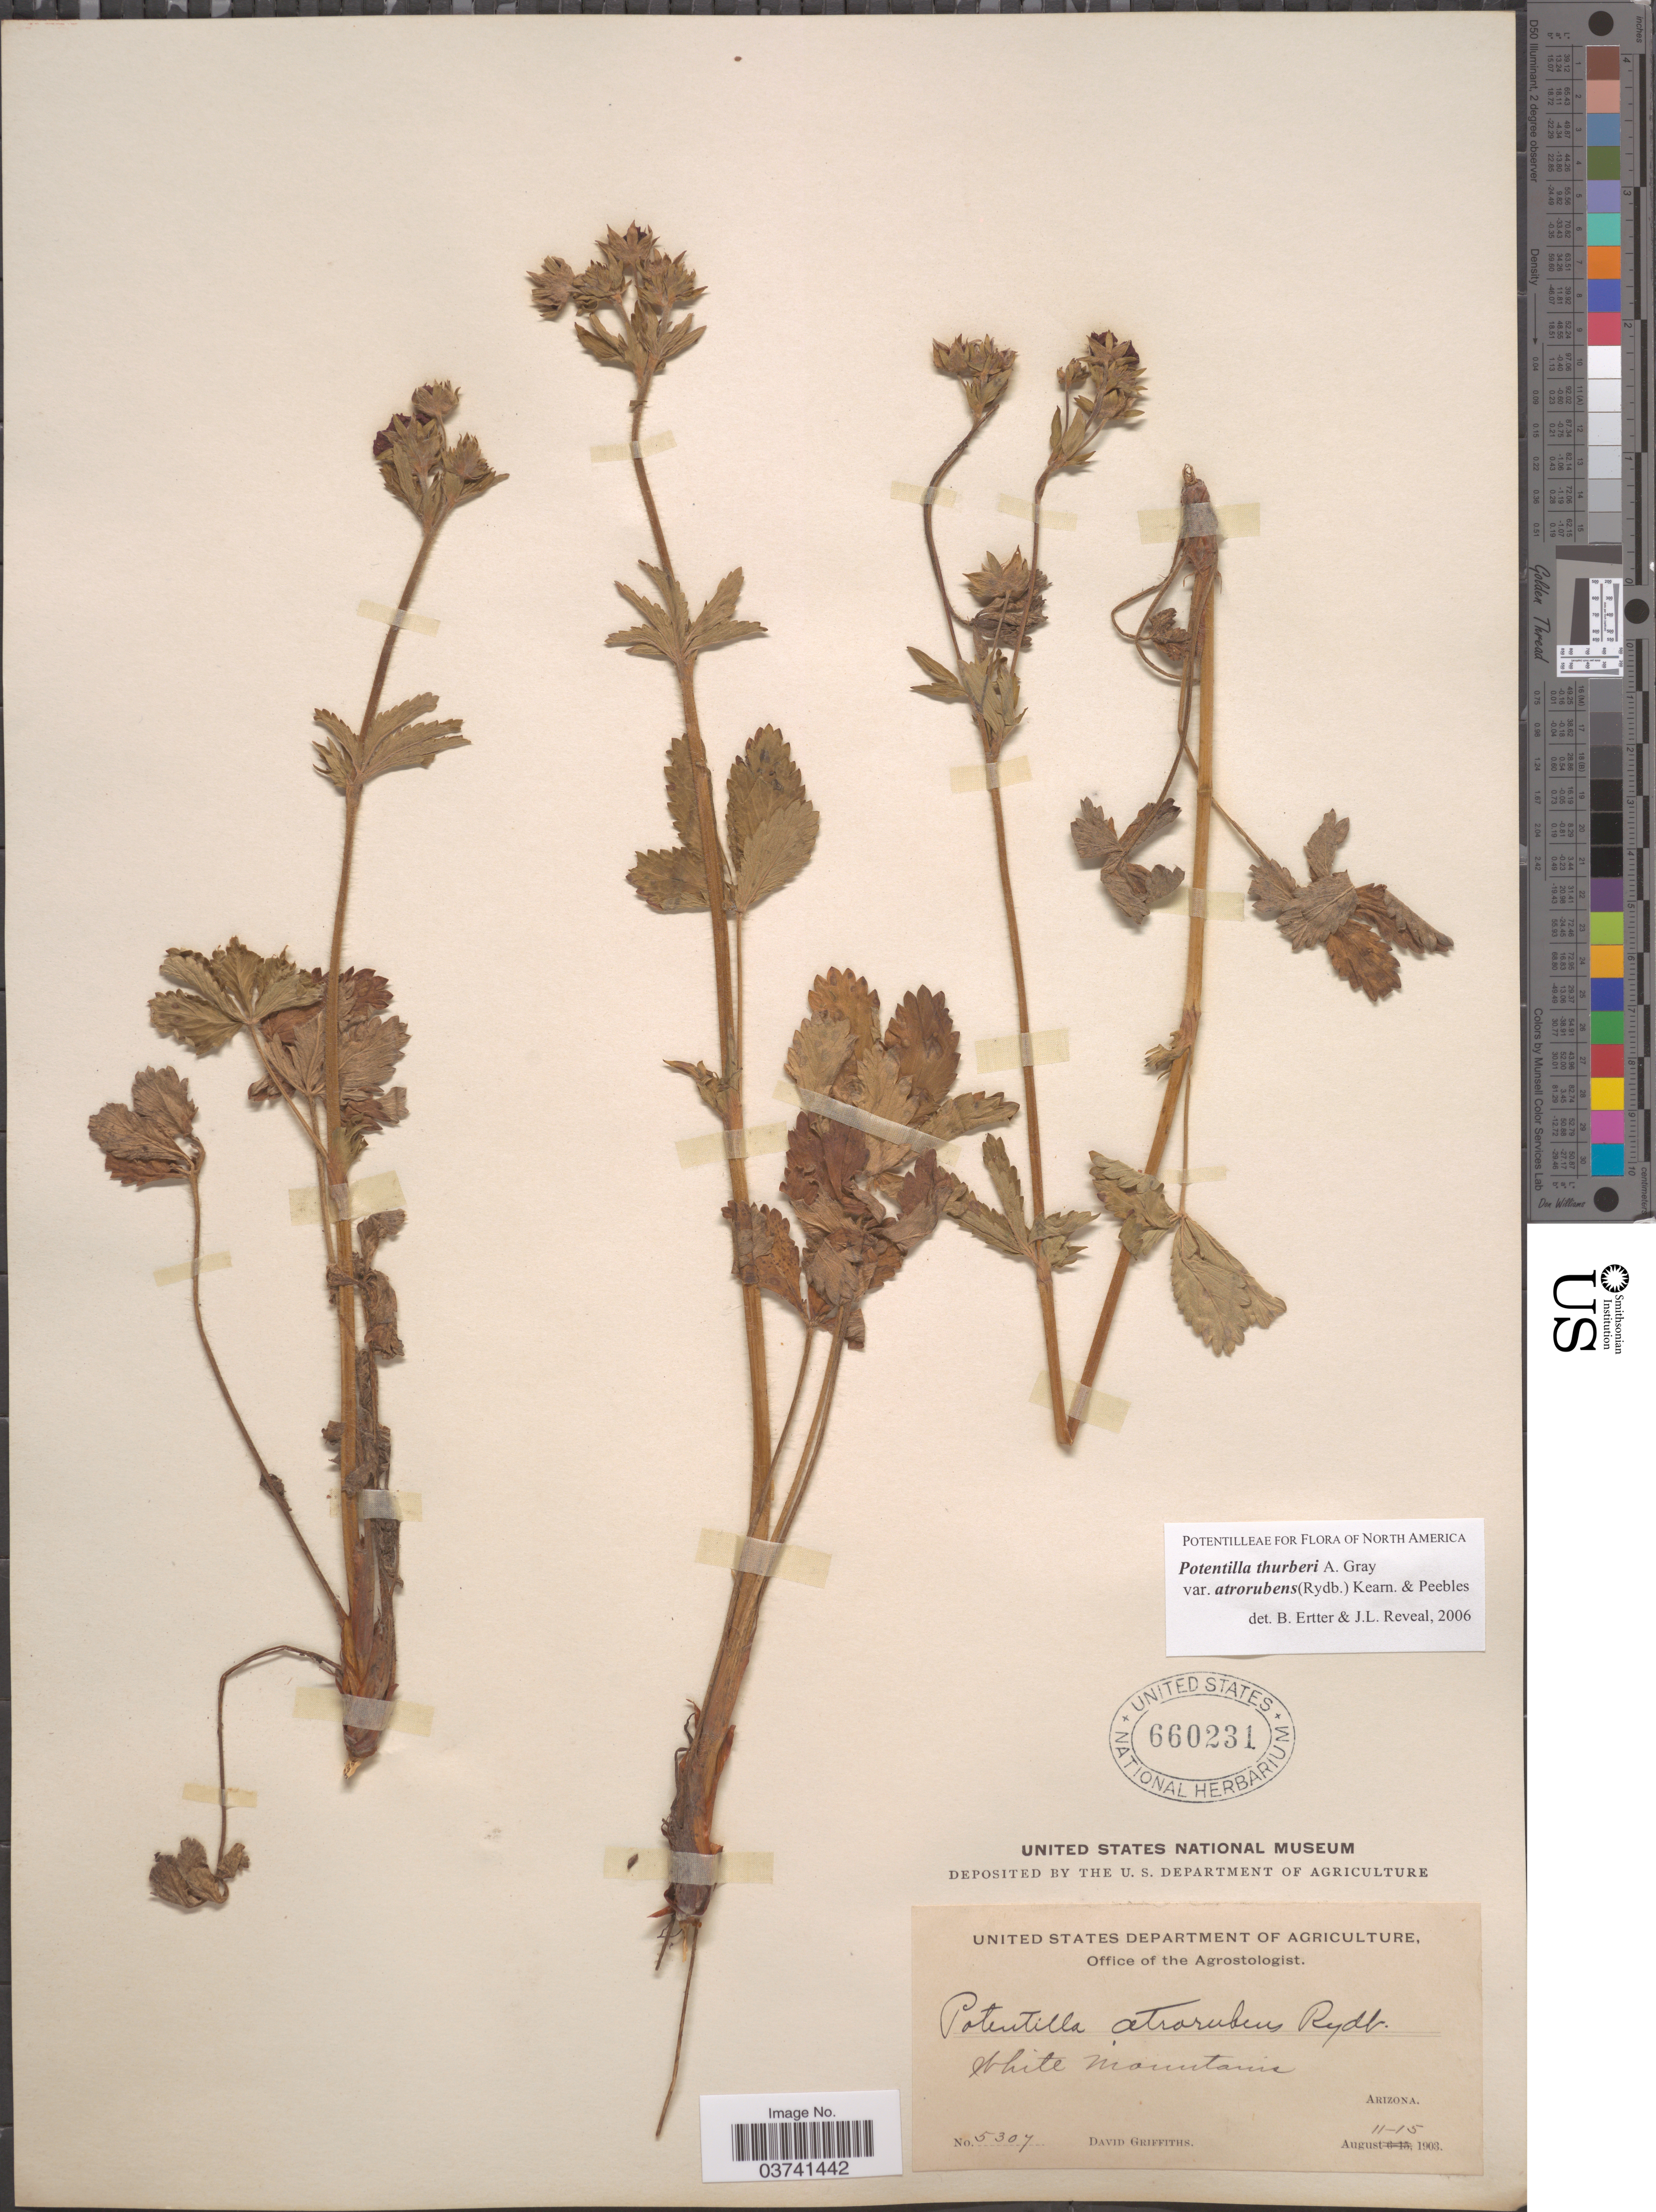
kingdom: Plantae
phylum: Tracheophyta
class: Magnoliopsida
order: Rosales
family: Rosaceae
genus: Potentilla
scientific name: Potentilla thurberi var. atrorubens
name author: A. Gray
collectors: D. Griffiths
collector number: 5307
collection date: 1903-08-11/1903-08-15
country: United States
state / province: Arizona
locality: White Mountains.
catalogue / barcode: US 660231